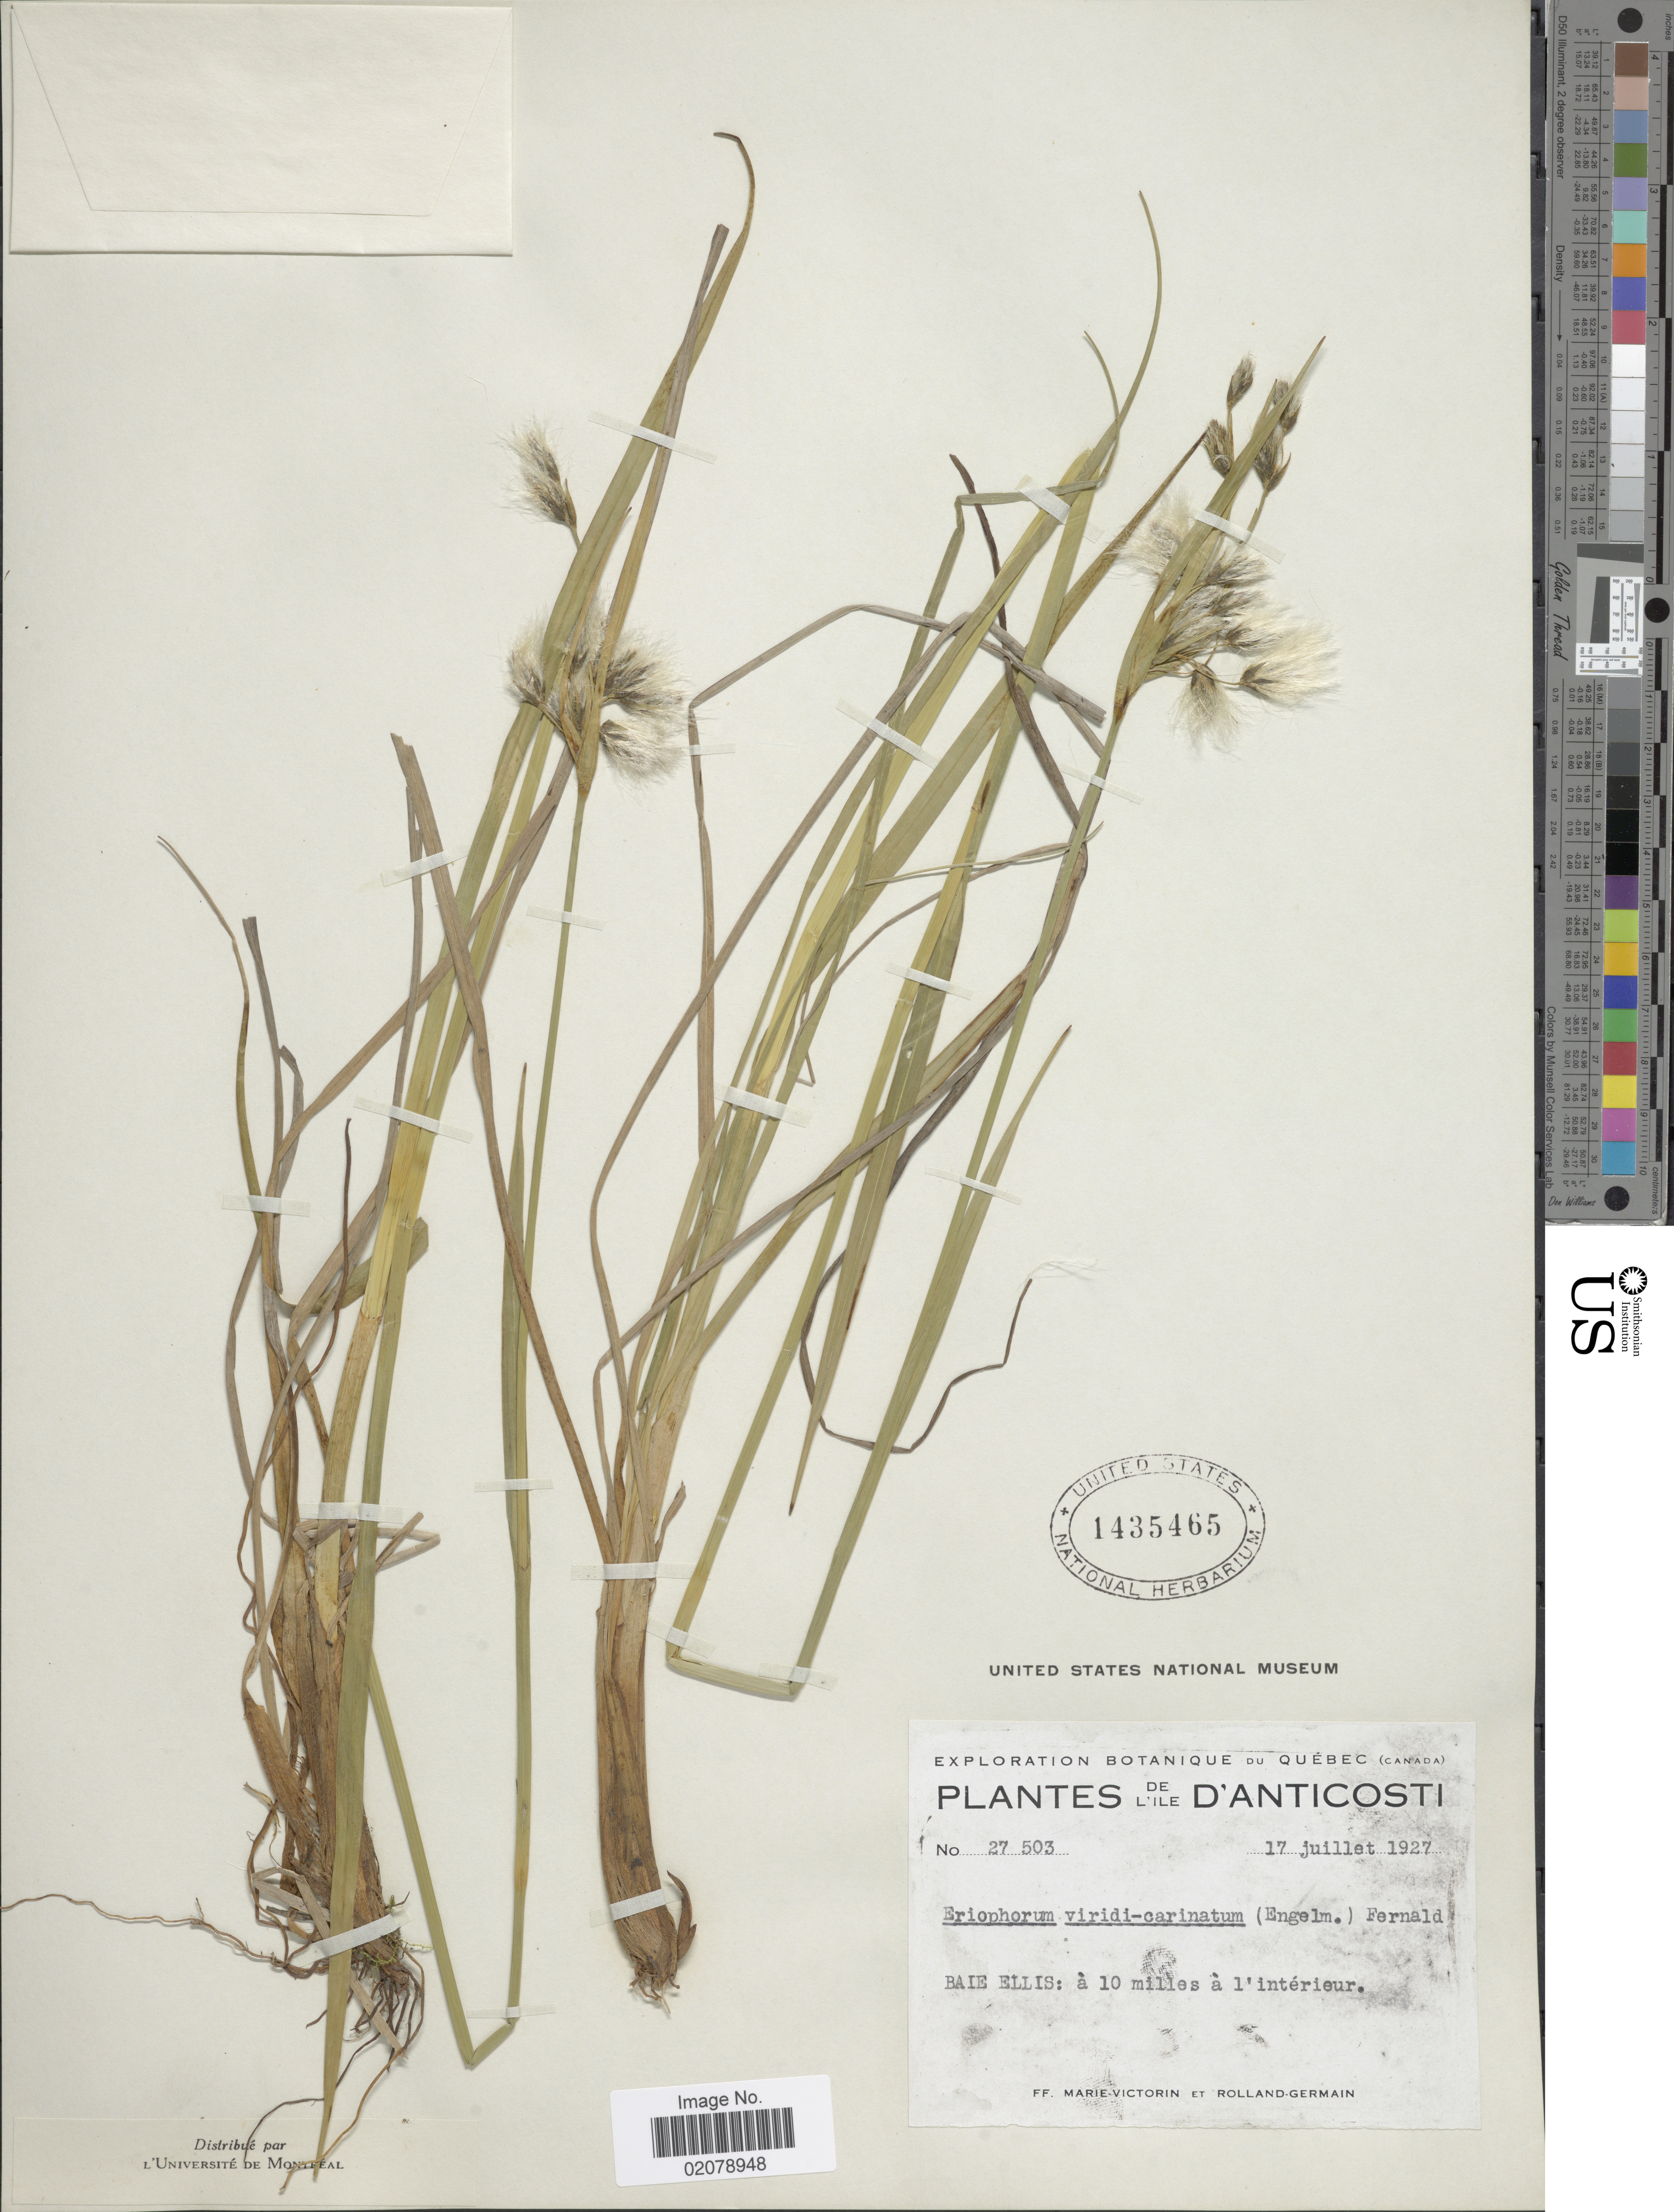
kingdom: Plantae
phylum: Tracheophyta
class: Liliopsida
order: Poales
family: Cyperaceae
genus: Eriophorum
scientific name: Eriophorum viridicarinatum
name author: (Englem.) Fernald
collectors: F. Marie-Victorin & Rolland-Germain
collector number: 27503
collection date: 1927-07-17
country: Canada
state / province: Quebec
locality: De L' ILe D' Anticosti, Baie Ellis: a 10 milles a l' interieur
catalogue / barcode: US 1435465